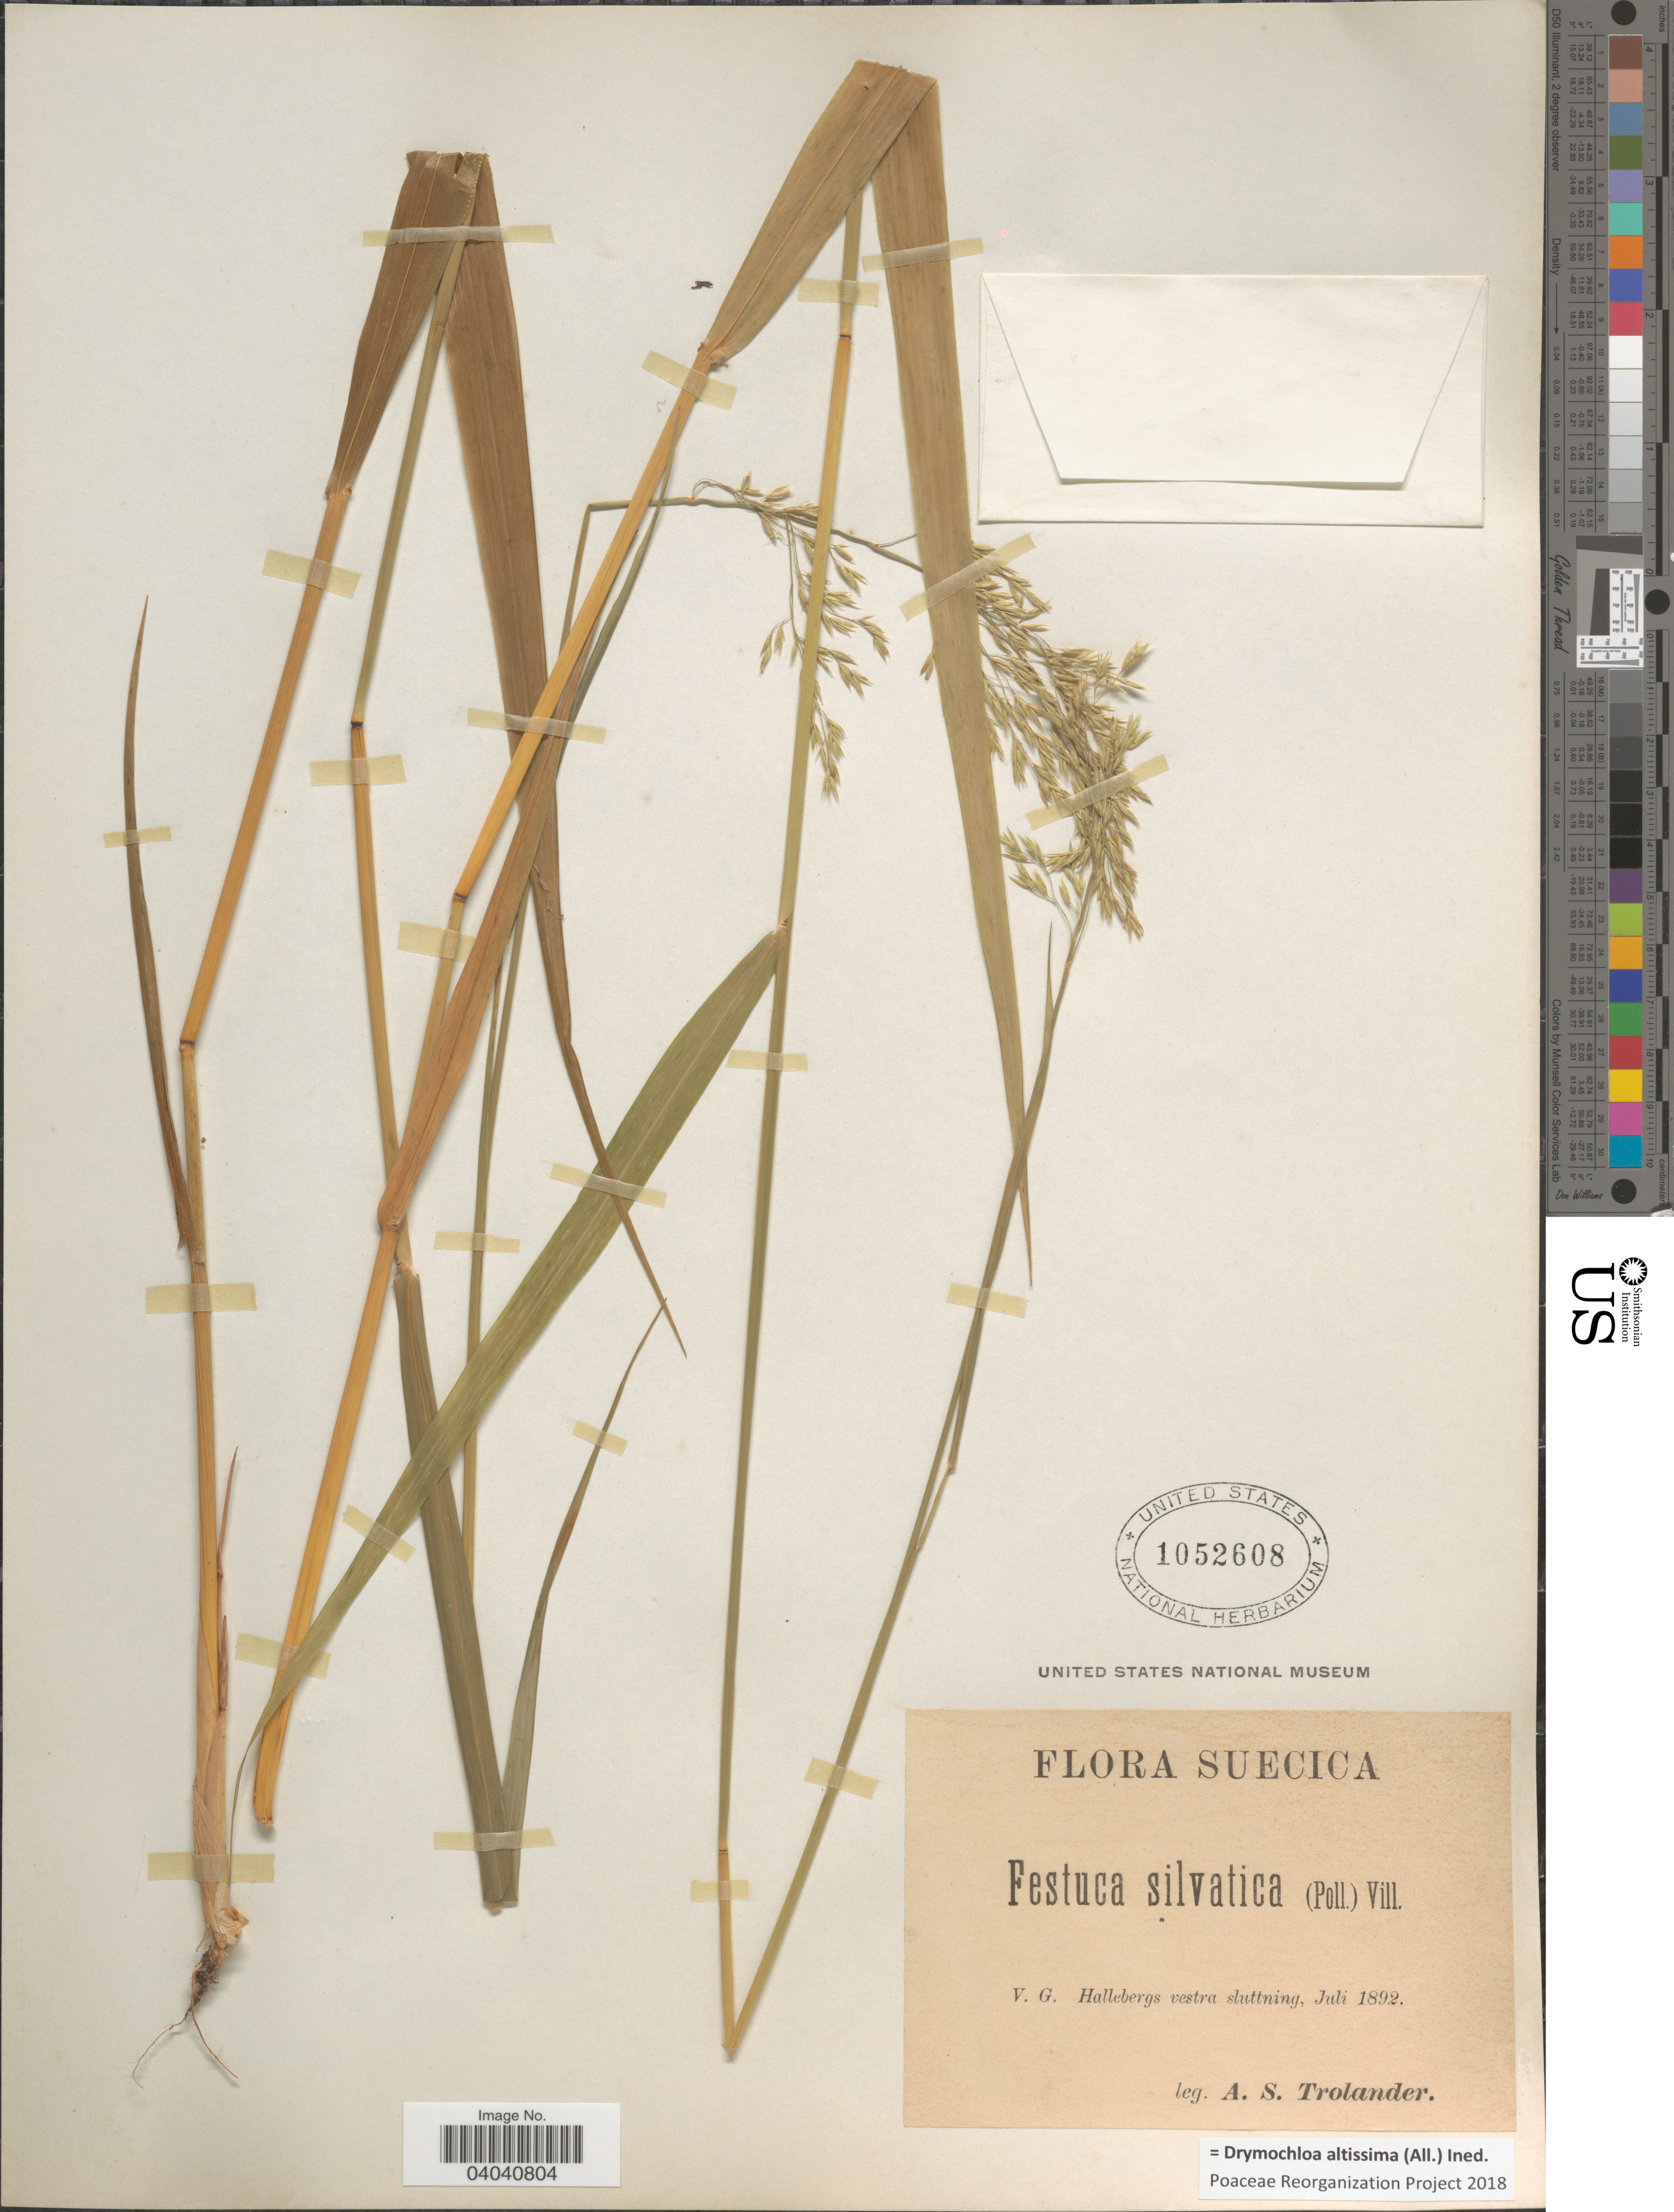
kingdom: Plantae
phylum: Tracheophyta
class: Liliopsida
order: Poales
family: Poaceae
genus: Drymochloa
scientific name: Drymochloa altissima (All.) ined.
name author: (All.)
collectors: A. Trolander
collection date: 1892-07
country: Sweden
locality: Suecica. V. G. Hallebergs vestra sluttning.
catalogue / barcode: US 1052608